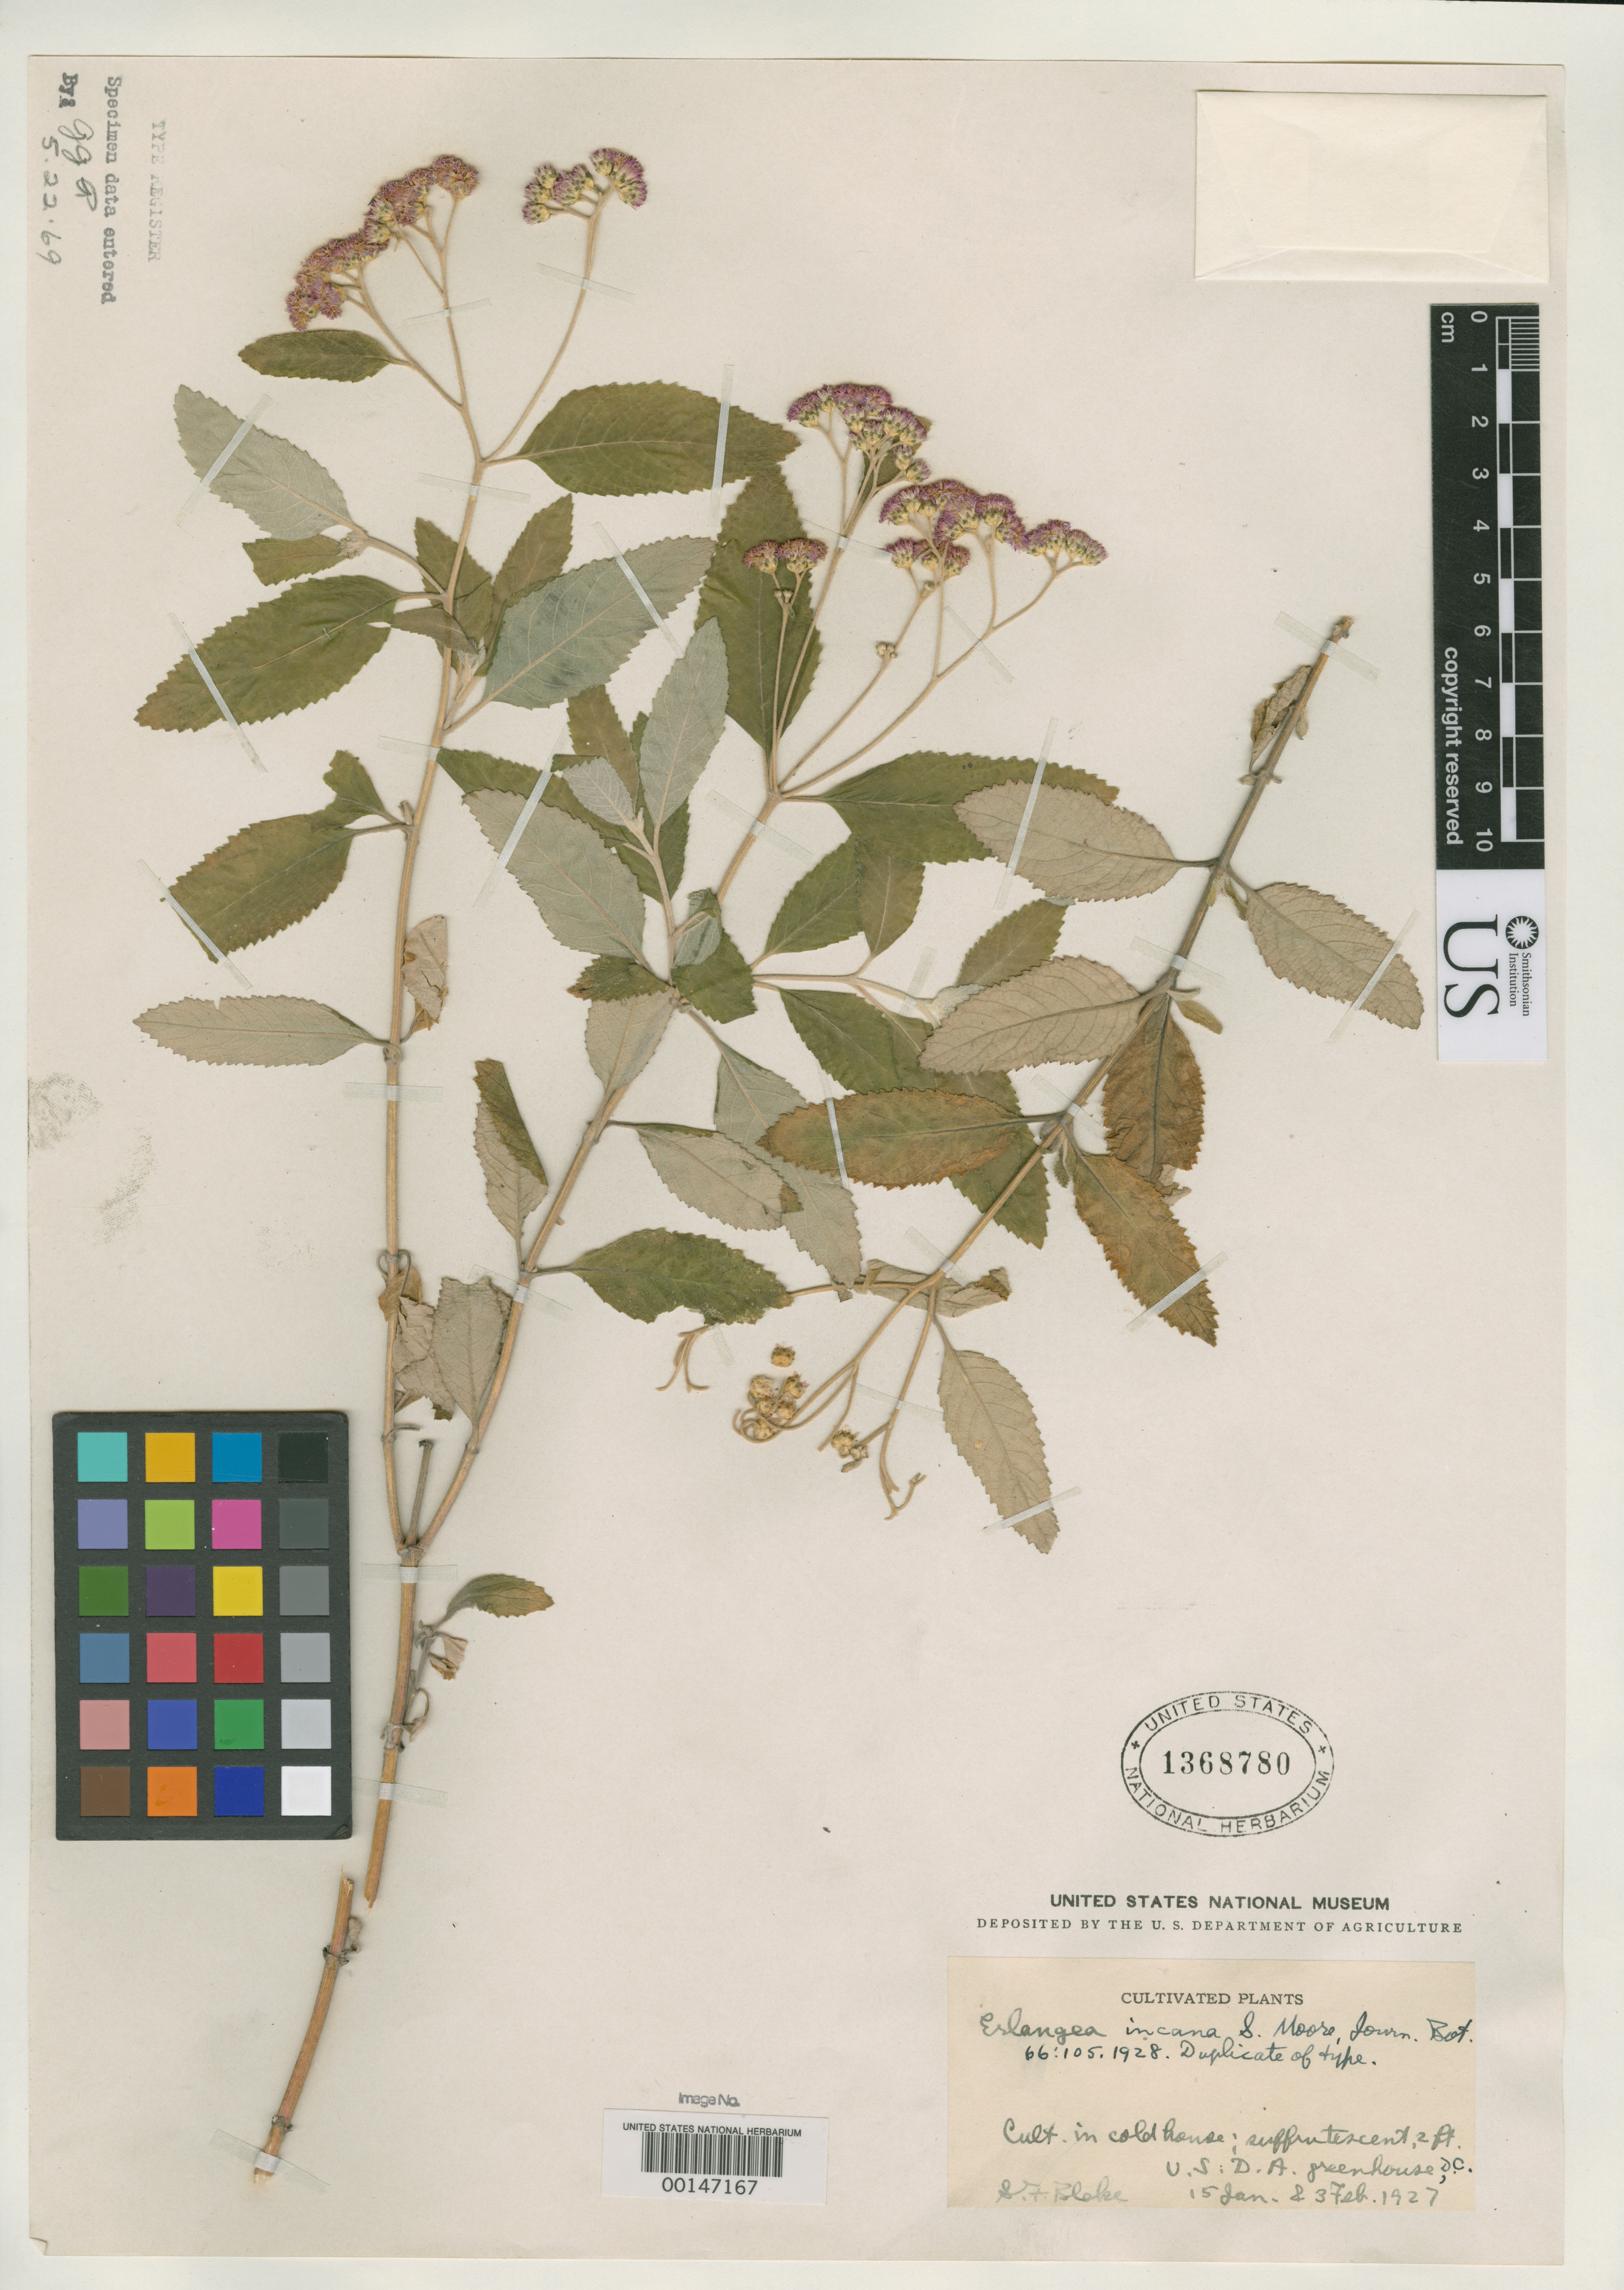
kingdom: Plantae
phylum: Tracheophyta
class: Magnoliopsida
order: Asterales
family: Asteraceae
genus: Erlangea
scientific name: Erlangea incana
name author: S. Moore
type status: Type Collection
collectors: S. Blake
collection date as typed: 1907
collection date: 1907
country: Kenya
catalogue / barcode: US 1368780